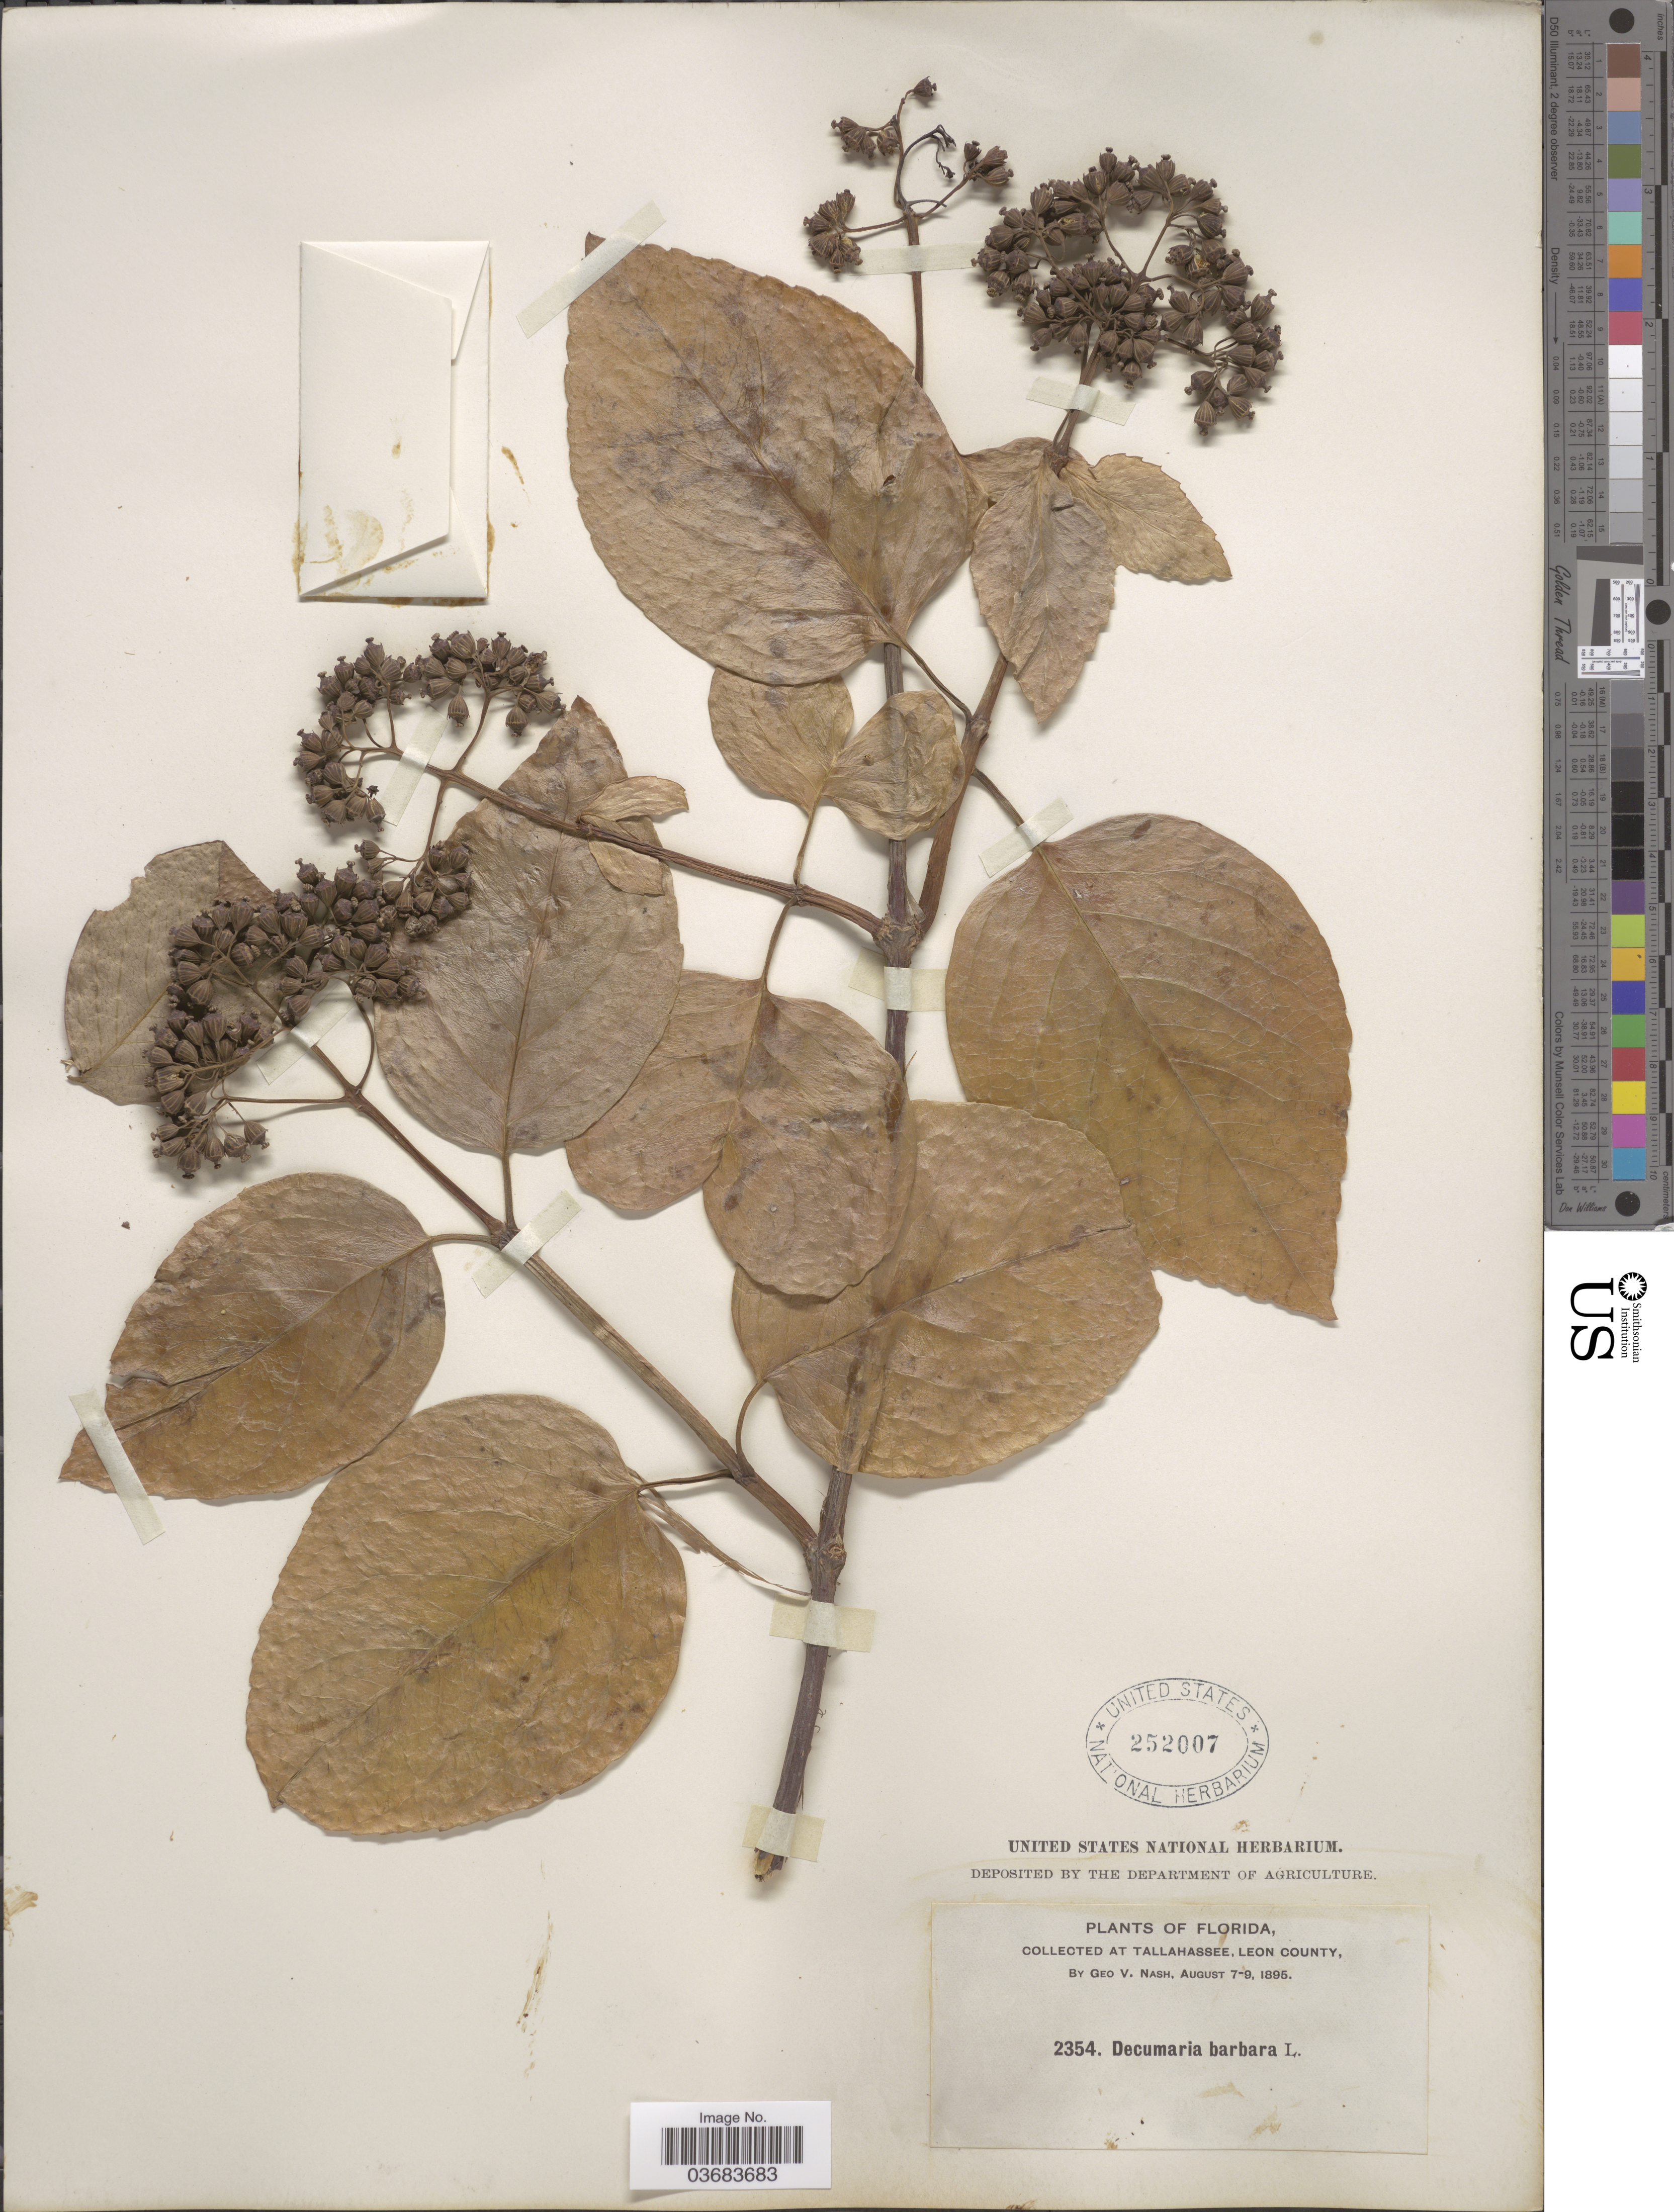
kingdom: Plantae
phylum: Tracheophyta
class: Magnoliopsida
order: Cornales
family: Hydrangeaceae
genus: Hydrangea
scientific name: Hydrangea barbara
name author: (L.) Bernd Schulz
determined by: Strong, Mark T., (BOT), Smithsonian Institution - National Museum of Natural History (UNITED STATES)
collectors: G. V. Nash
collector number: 2354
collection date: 1895-08-07/1895-08-09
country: United States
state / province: Florida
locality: At Tallahassee, Leon County.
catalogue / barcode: US 252007